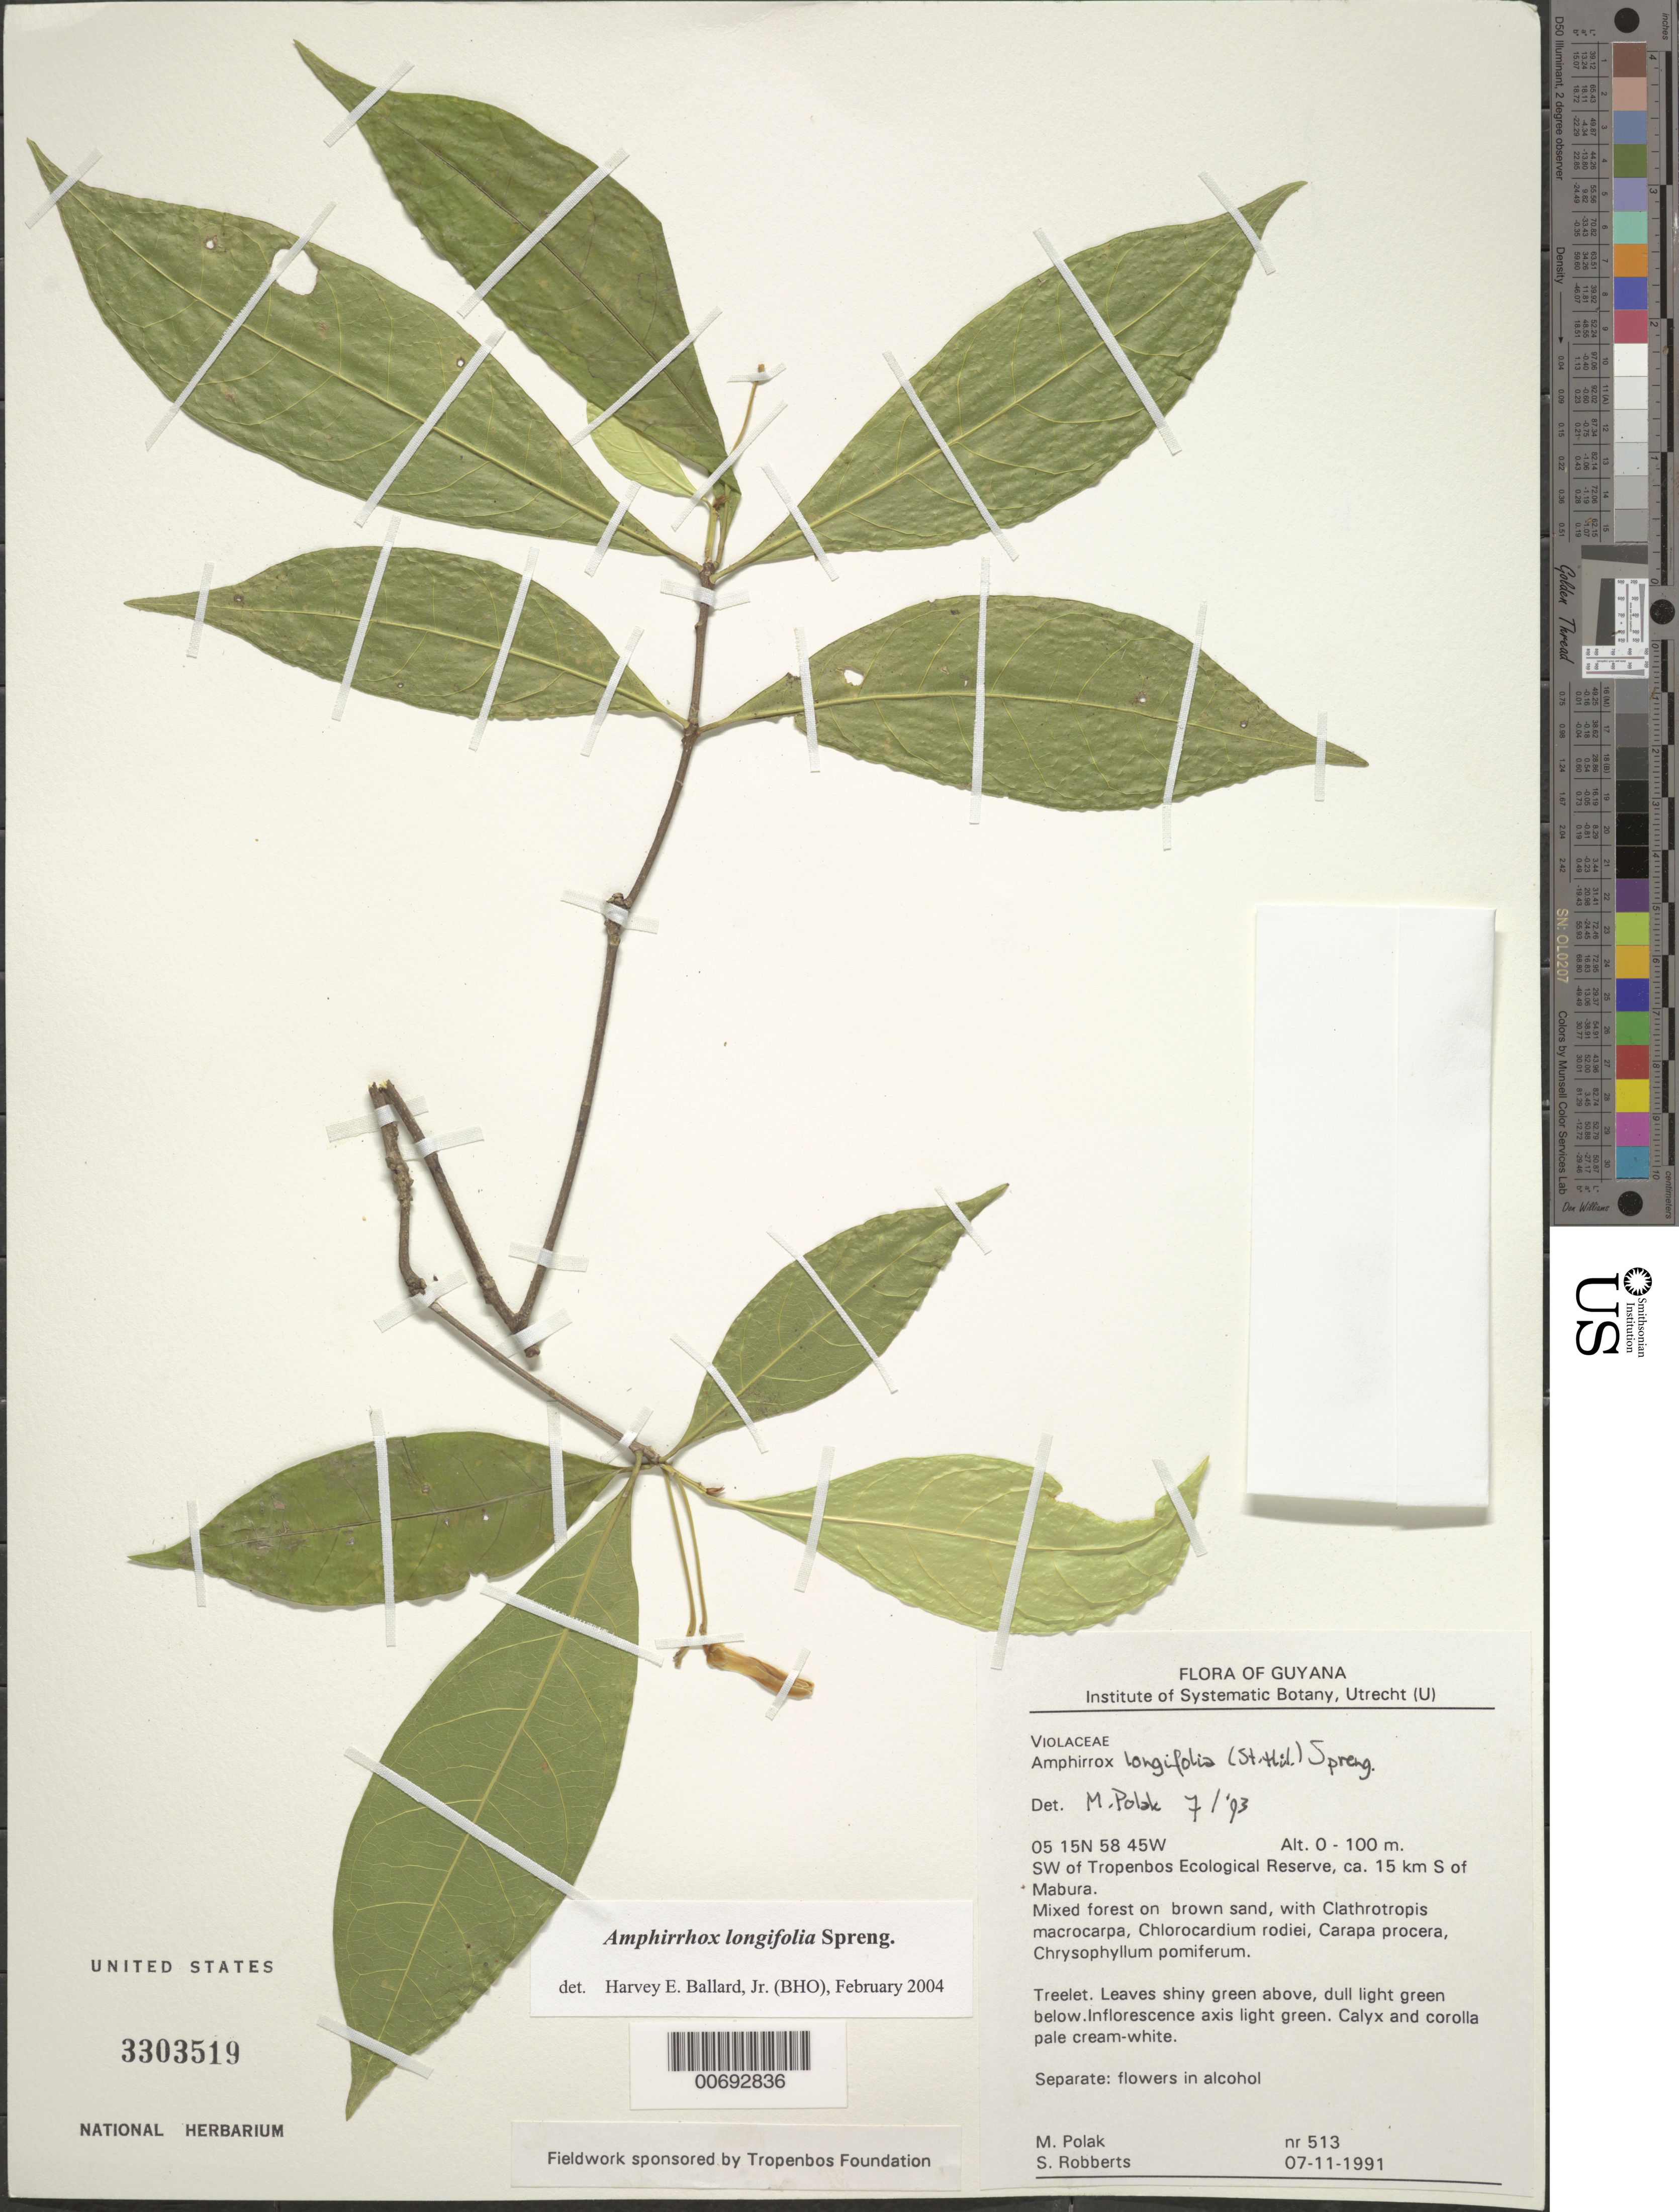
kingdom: Plantae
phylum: Tracheophyta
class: Magnoliopsida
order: Malpighiales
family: Violaceae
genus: Amphirrhox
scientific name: Amphirrhox longifolia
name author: (A. St.-Hil.) Spreng.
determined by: Ballard, Harvey E.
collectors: M. Polak & S. Robberts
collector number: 513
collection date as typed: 7-Nov-91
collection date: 1991-11-07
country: Guyana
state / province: U. Demerara-Berbice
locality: Mabura, 15 km S, near fieldstation of Tropenbos Ecological Reserve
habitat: Mixed forest on brown sand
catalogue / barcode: US 3303519